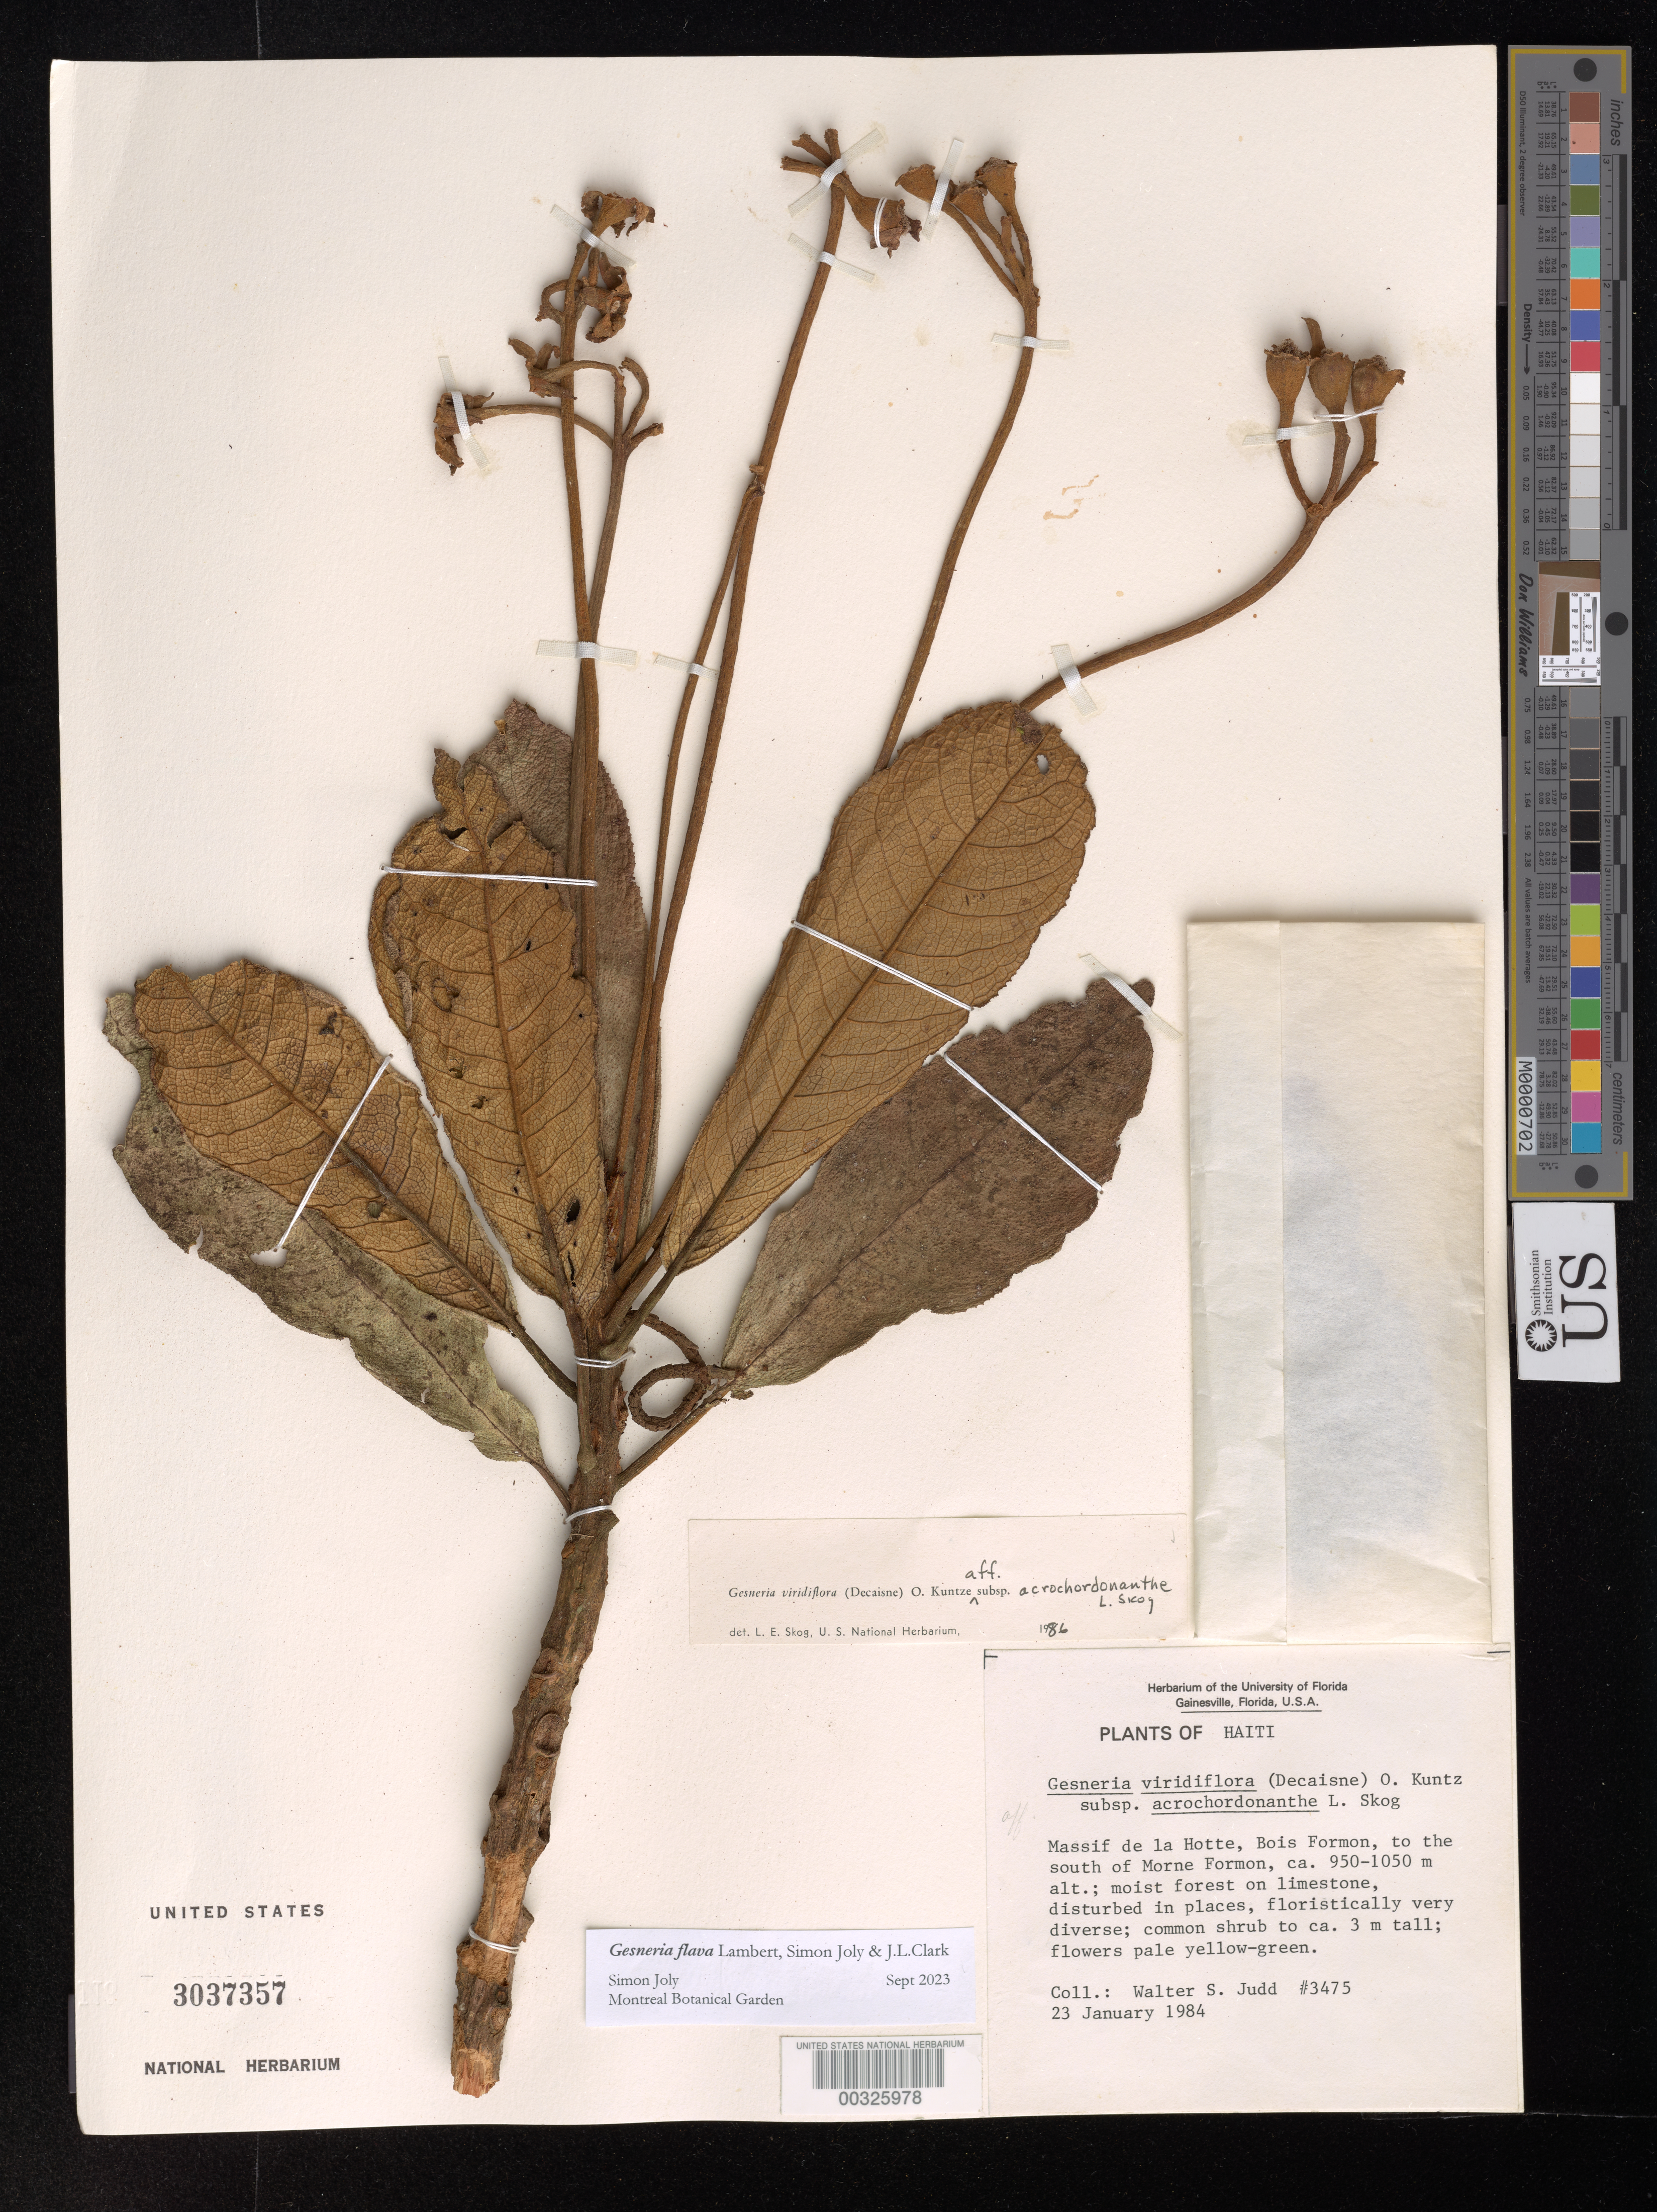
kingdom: Plantae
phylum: Tracheophyta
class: Magnoliopsida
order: Lamiales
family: Gesneriaceae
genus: Gesneria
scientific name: Gesneria sintenisii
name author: Urb.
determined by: Lambert, Francois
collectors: W. S. Judd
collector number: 3475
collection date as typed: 23 Jan 1984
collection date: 1984-01-23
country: Haiti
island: Hispaniola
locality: Massif de La Hotte, Bois Formon, to the south of Morne Formon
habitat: Moist forest on limestone, disturbed in places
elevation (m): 950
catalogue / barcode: US 3037357